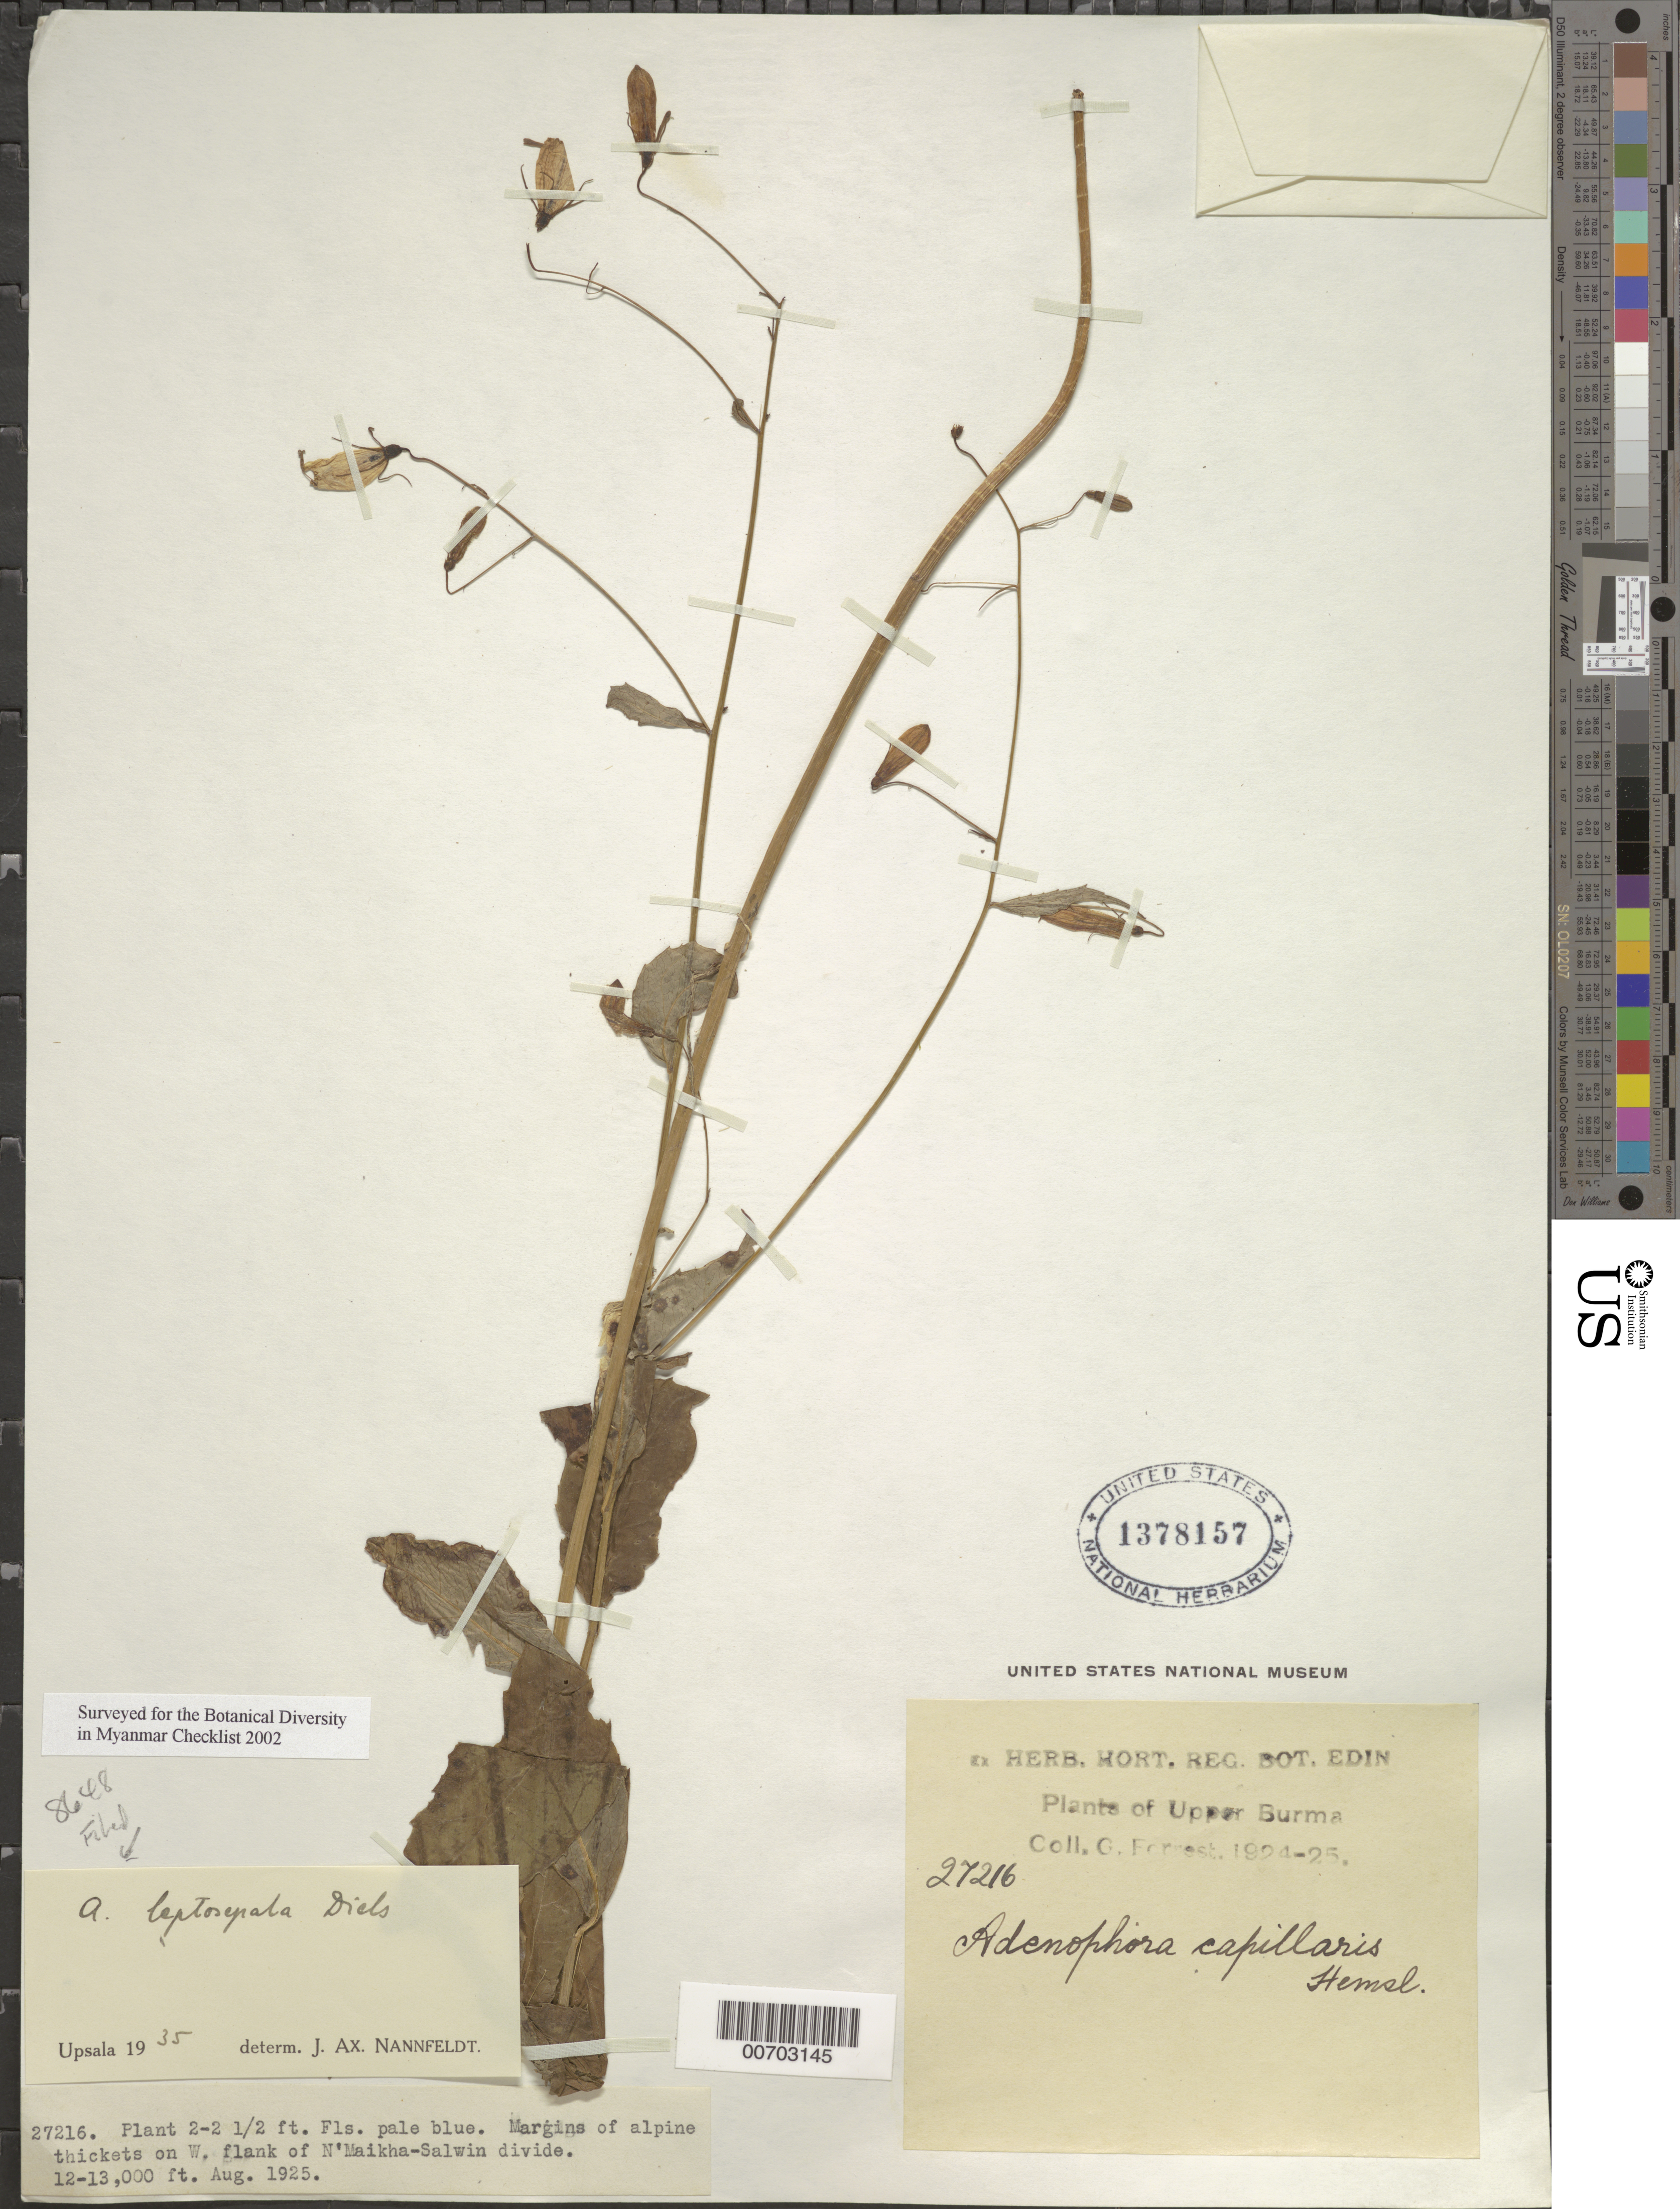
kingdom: Plantae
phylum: Tracheophyta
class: Magnoliopsida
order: Asterales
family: Campanulaceae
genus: Adenophora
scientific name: Adenophora capillaris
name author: Hemsl.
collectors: G. Forrest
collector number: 27216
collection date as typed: Aug 1925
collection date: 1925-08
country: Myanmar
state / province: Kachin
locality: N'Maikha-Salwin Divide, Chimi-li, W flank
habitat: Margins of alpine thickets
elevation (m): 3658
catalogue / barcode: US 1378157